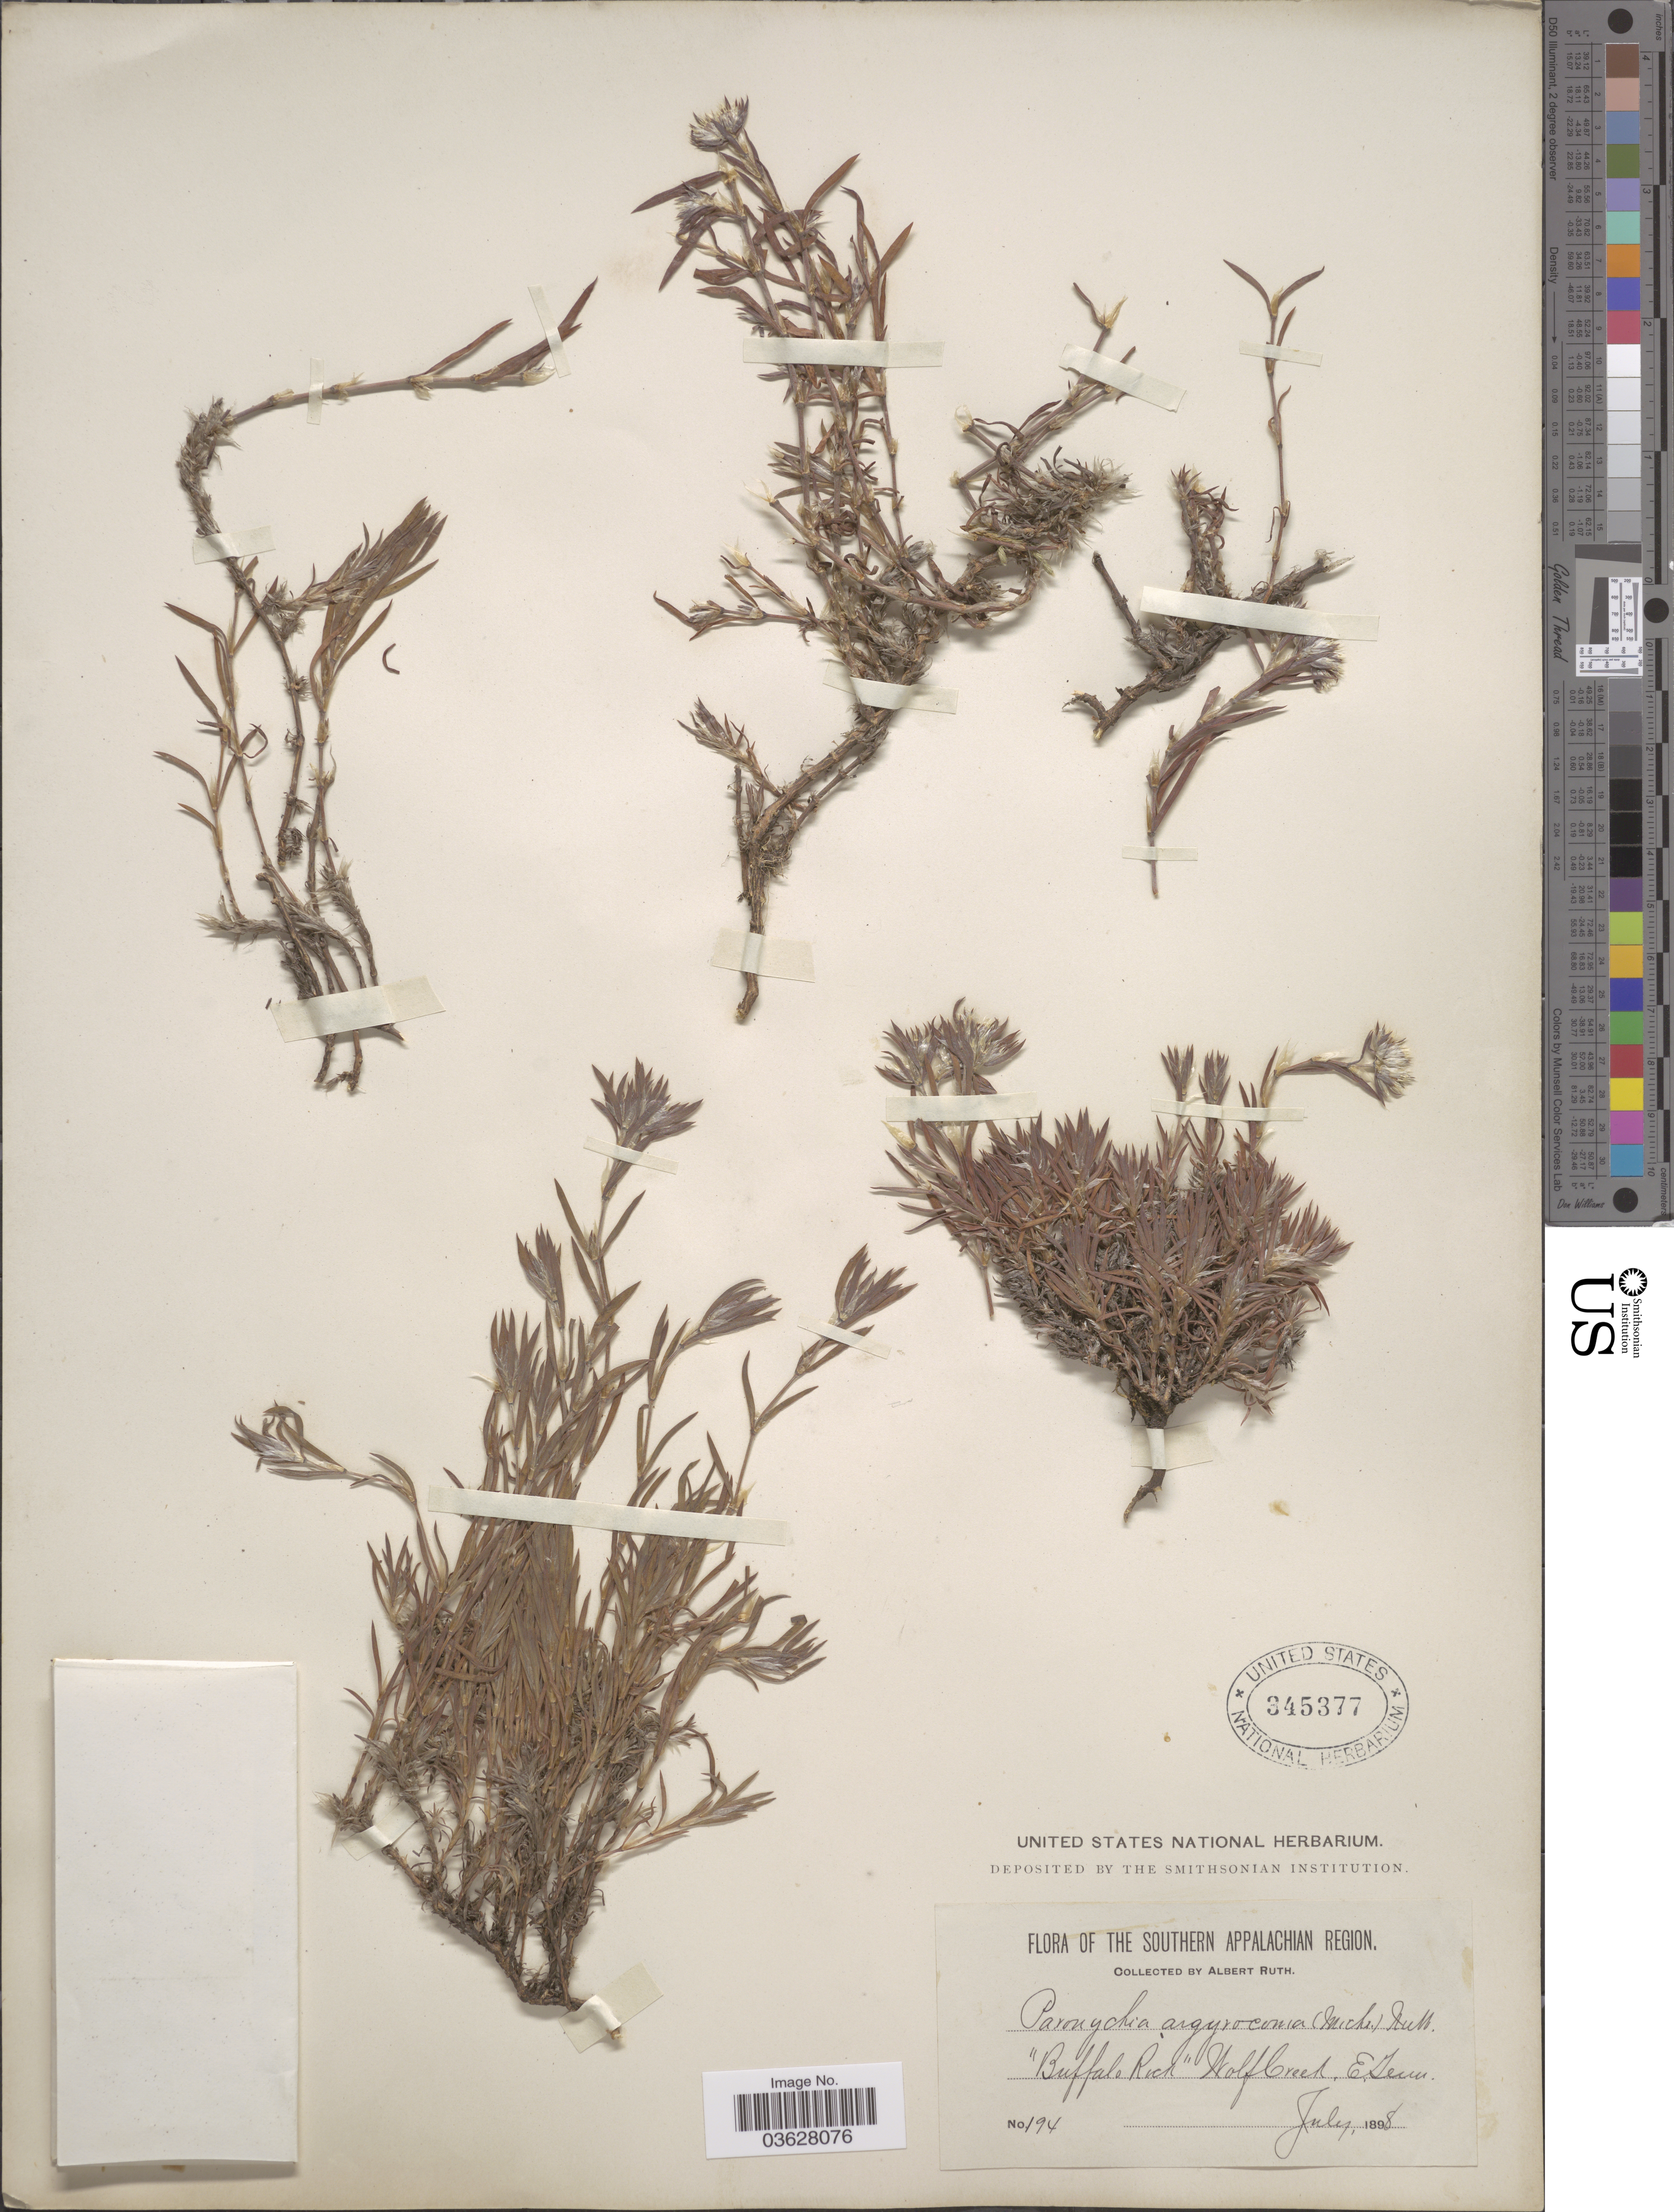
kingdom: Plantae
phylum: Tracheophyta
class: Magnoliopsida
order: Caryophyllales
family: Caryophyllaceae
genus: Paronychia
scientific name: Paronychia argyrocoma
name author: (Michx.) Nutt.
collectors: A. Ruth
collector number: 194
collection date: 1898-07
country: United States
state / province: Tennessee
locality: The Southern Appalachian Region. "Buffalo Rock" Wold Creek. E. Tenn.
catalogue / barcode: US 345377